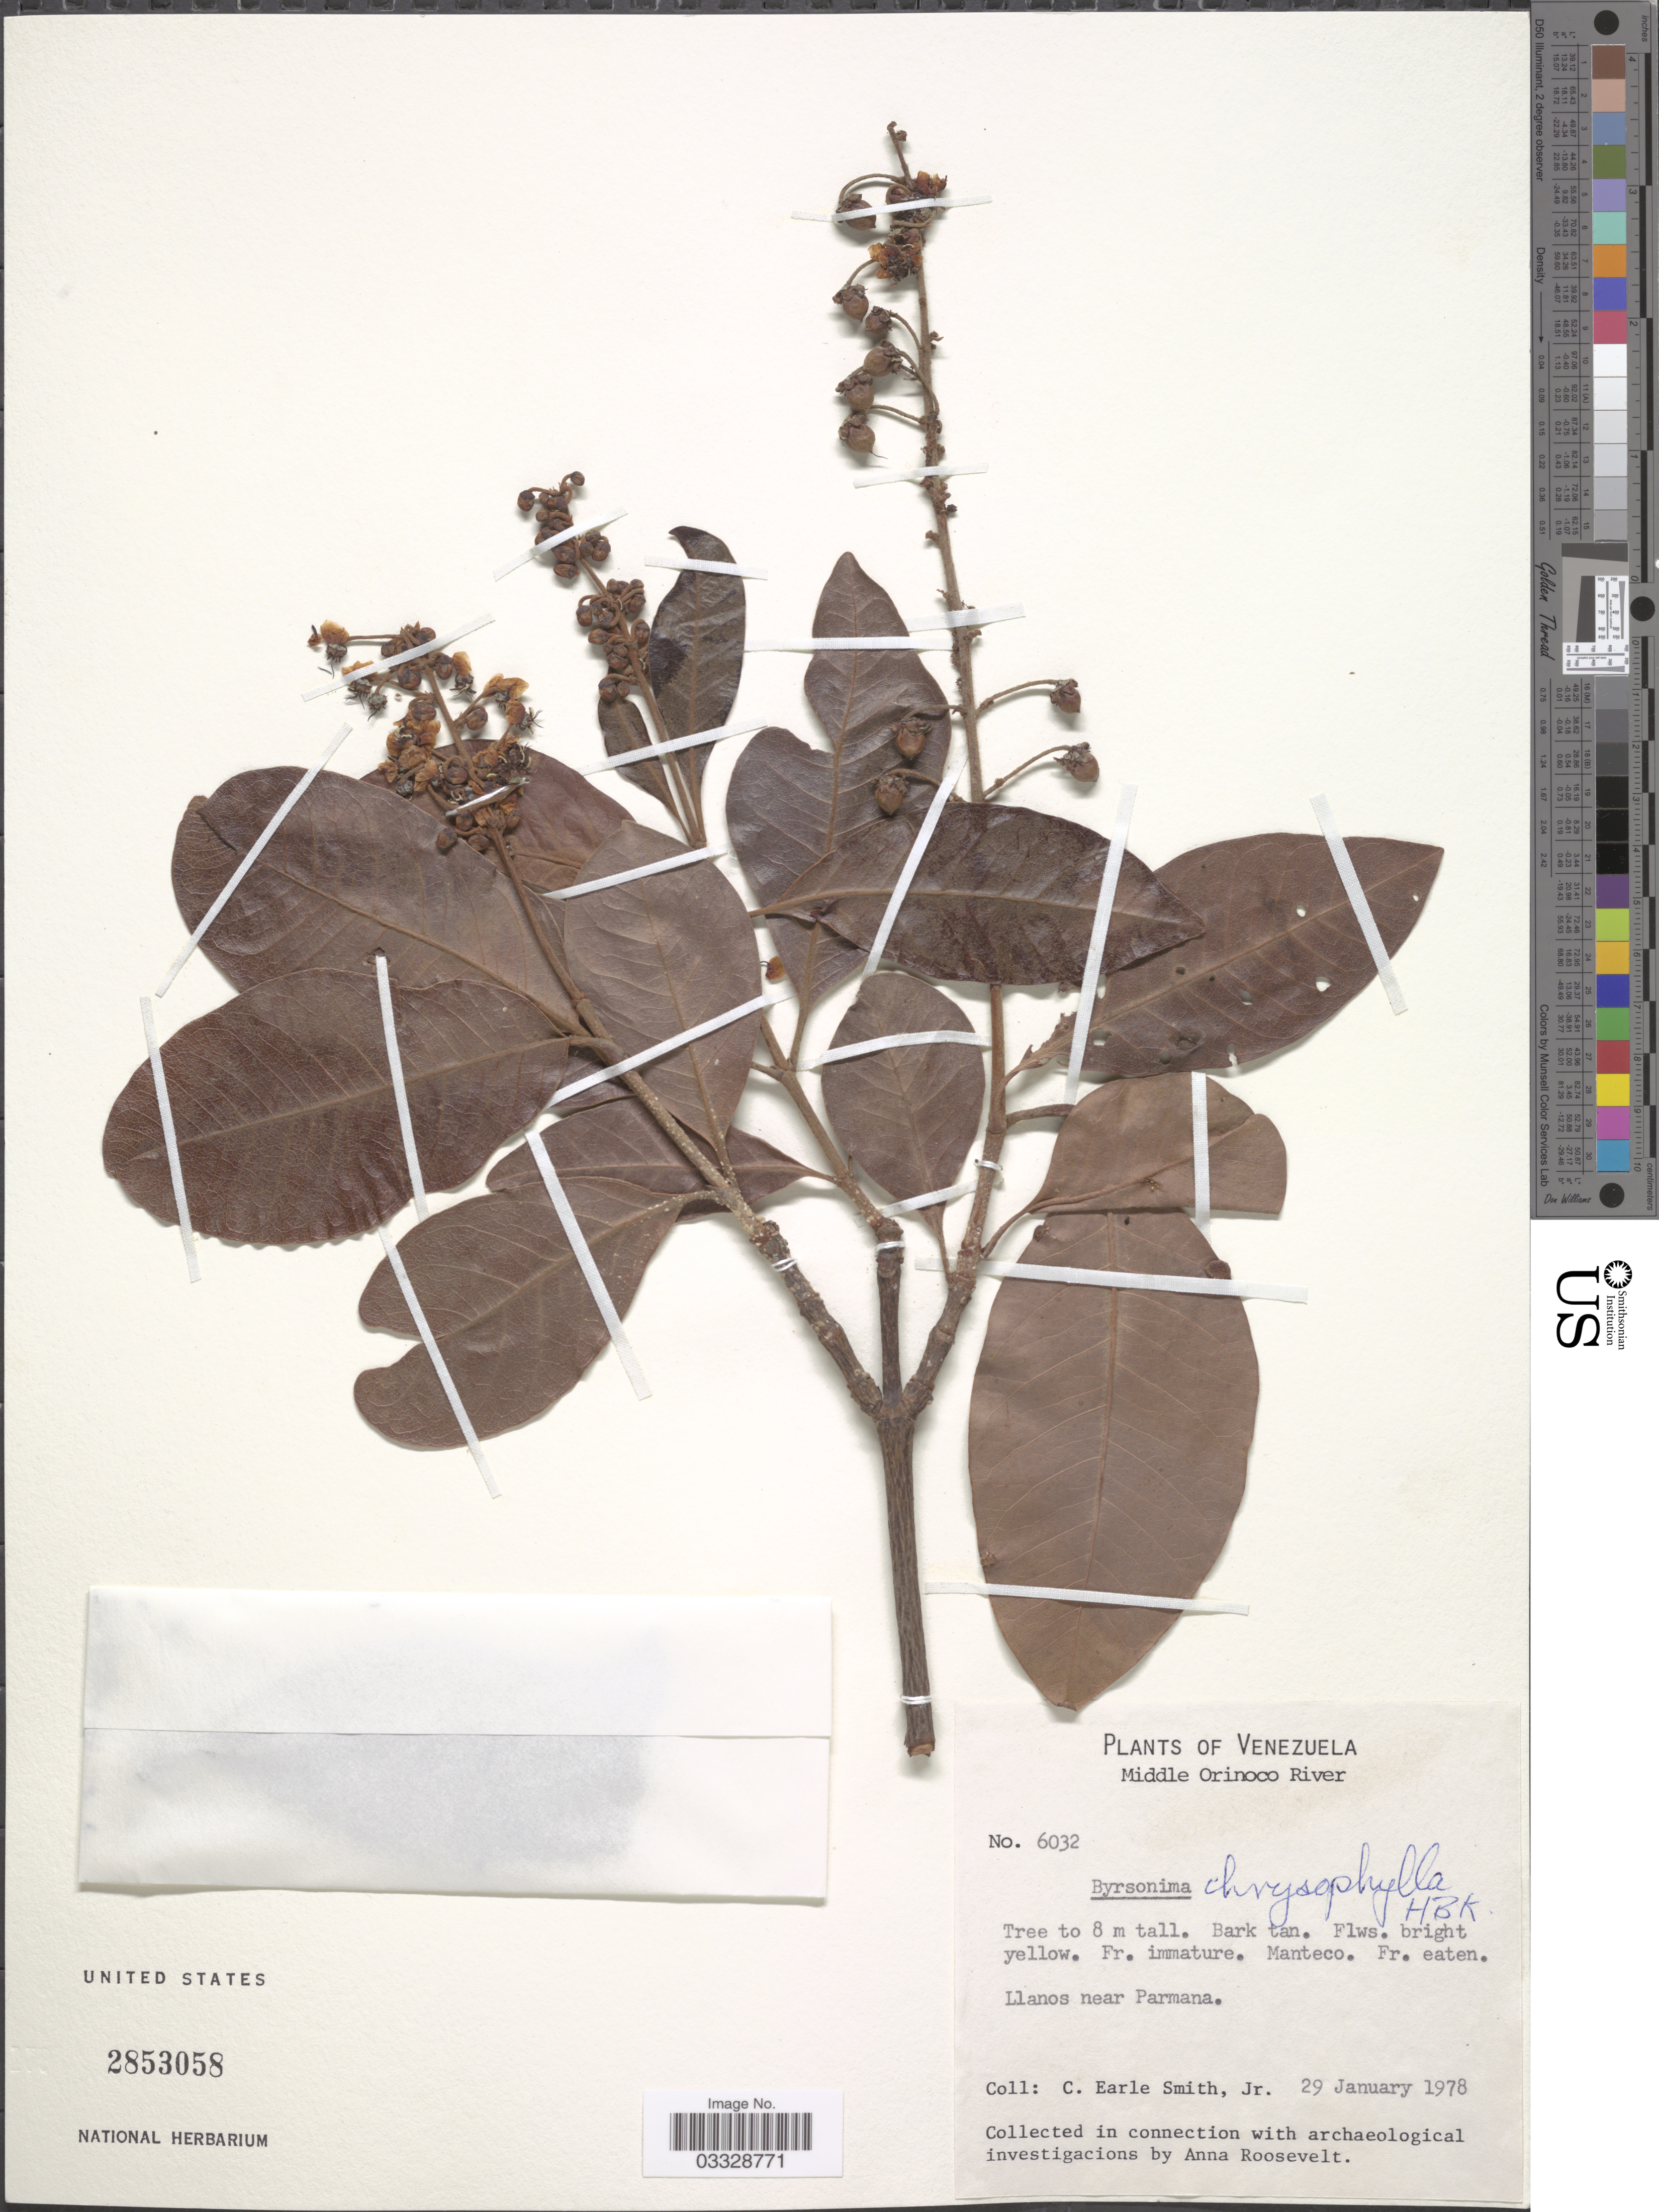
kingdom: Plantae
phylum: Tracheophyta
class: Magnoliopsida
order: Malpighiales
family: Malpighiaceae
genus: Byrsonima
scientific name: Byrsonima chrysophylla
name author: Kunth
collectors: C. E. Smith Jr.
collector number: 6032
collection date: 1978-01-29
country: Venezuela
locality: Middle Orinoco River. Manteco. Llanos near Parmana.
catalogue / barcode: US 2853058